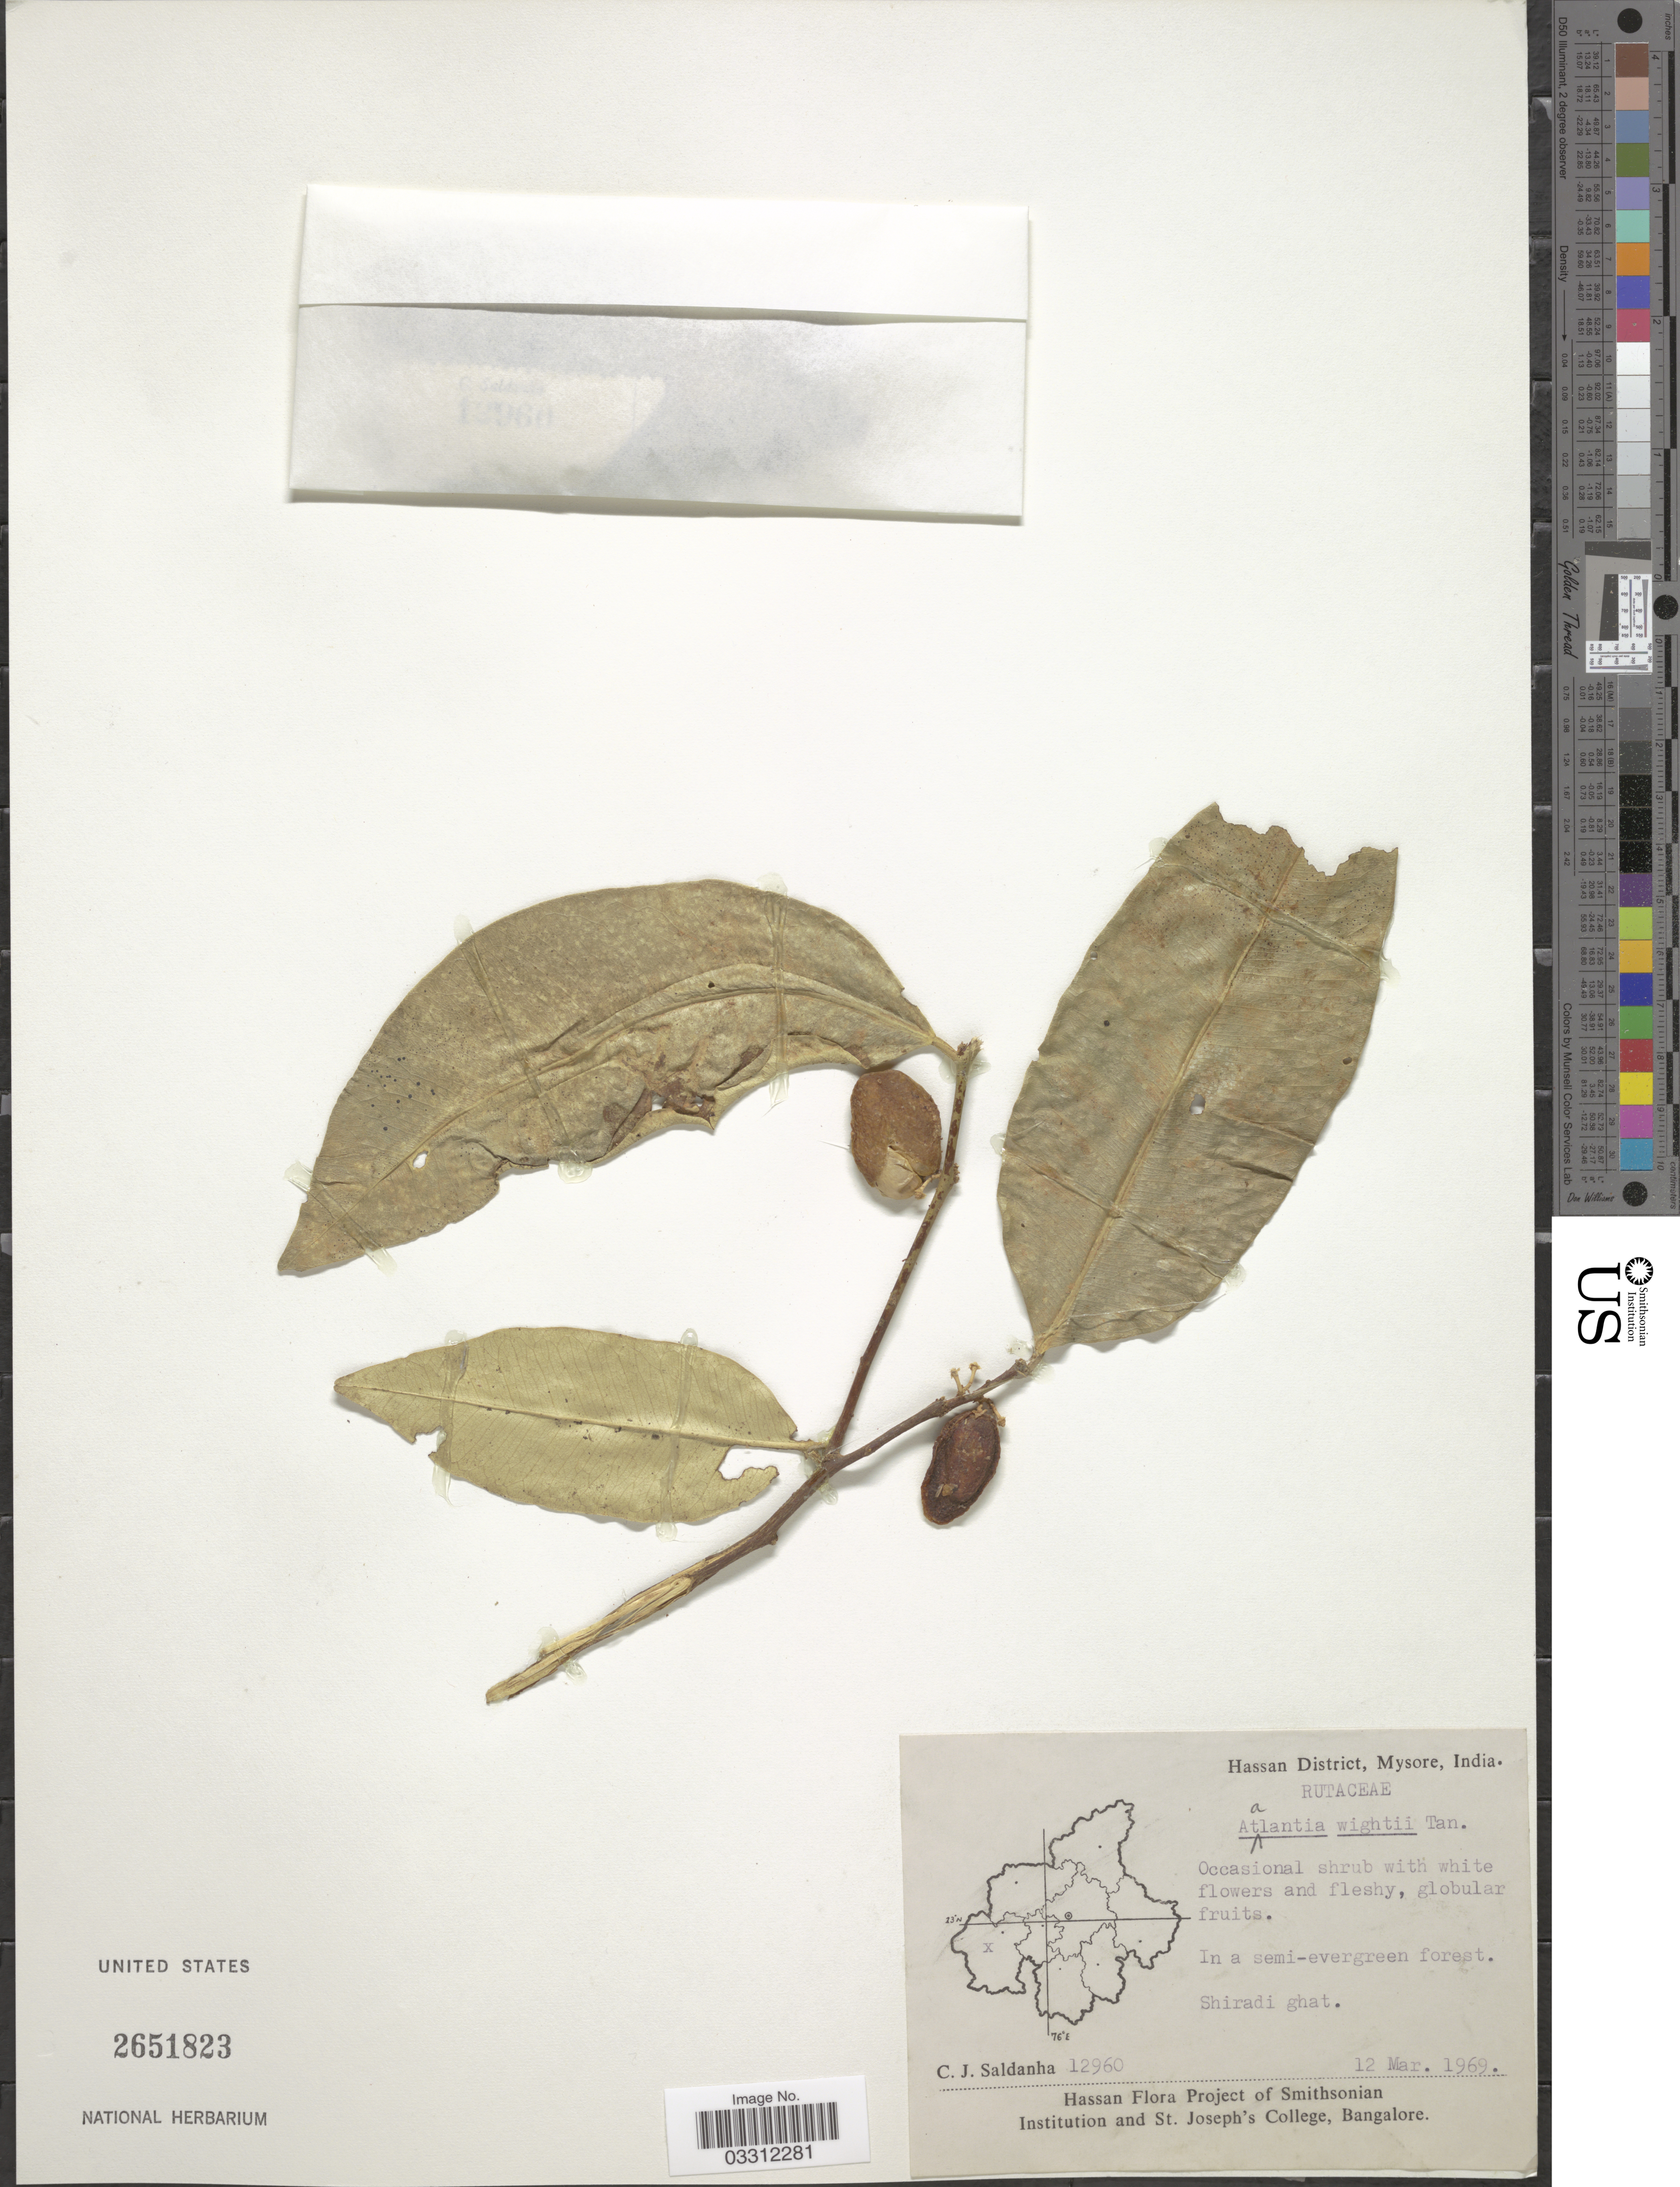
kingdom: Plantae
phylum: Tracheophyta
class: Magnoliopsida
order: Sapindales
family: Rutaceae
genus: Atalantia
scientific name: Atalantia wightii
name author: Yu. Tanaka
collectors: C. J. Saldanha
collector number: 12960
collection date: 1969-03-12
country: India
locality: Hassan District, Mysore, Shiradi ghat.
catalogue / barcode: US 2651823